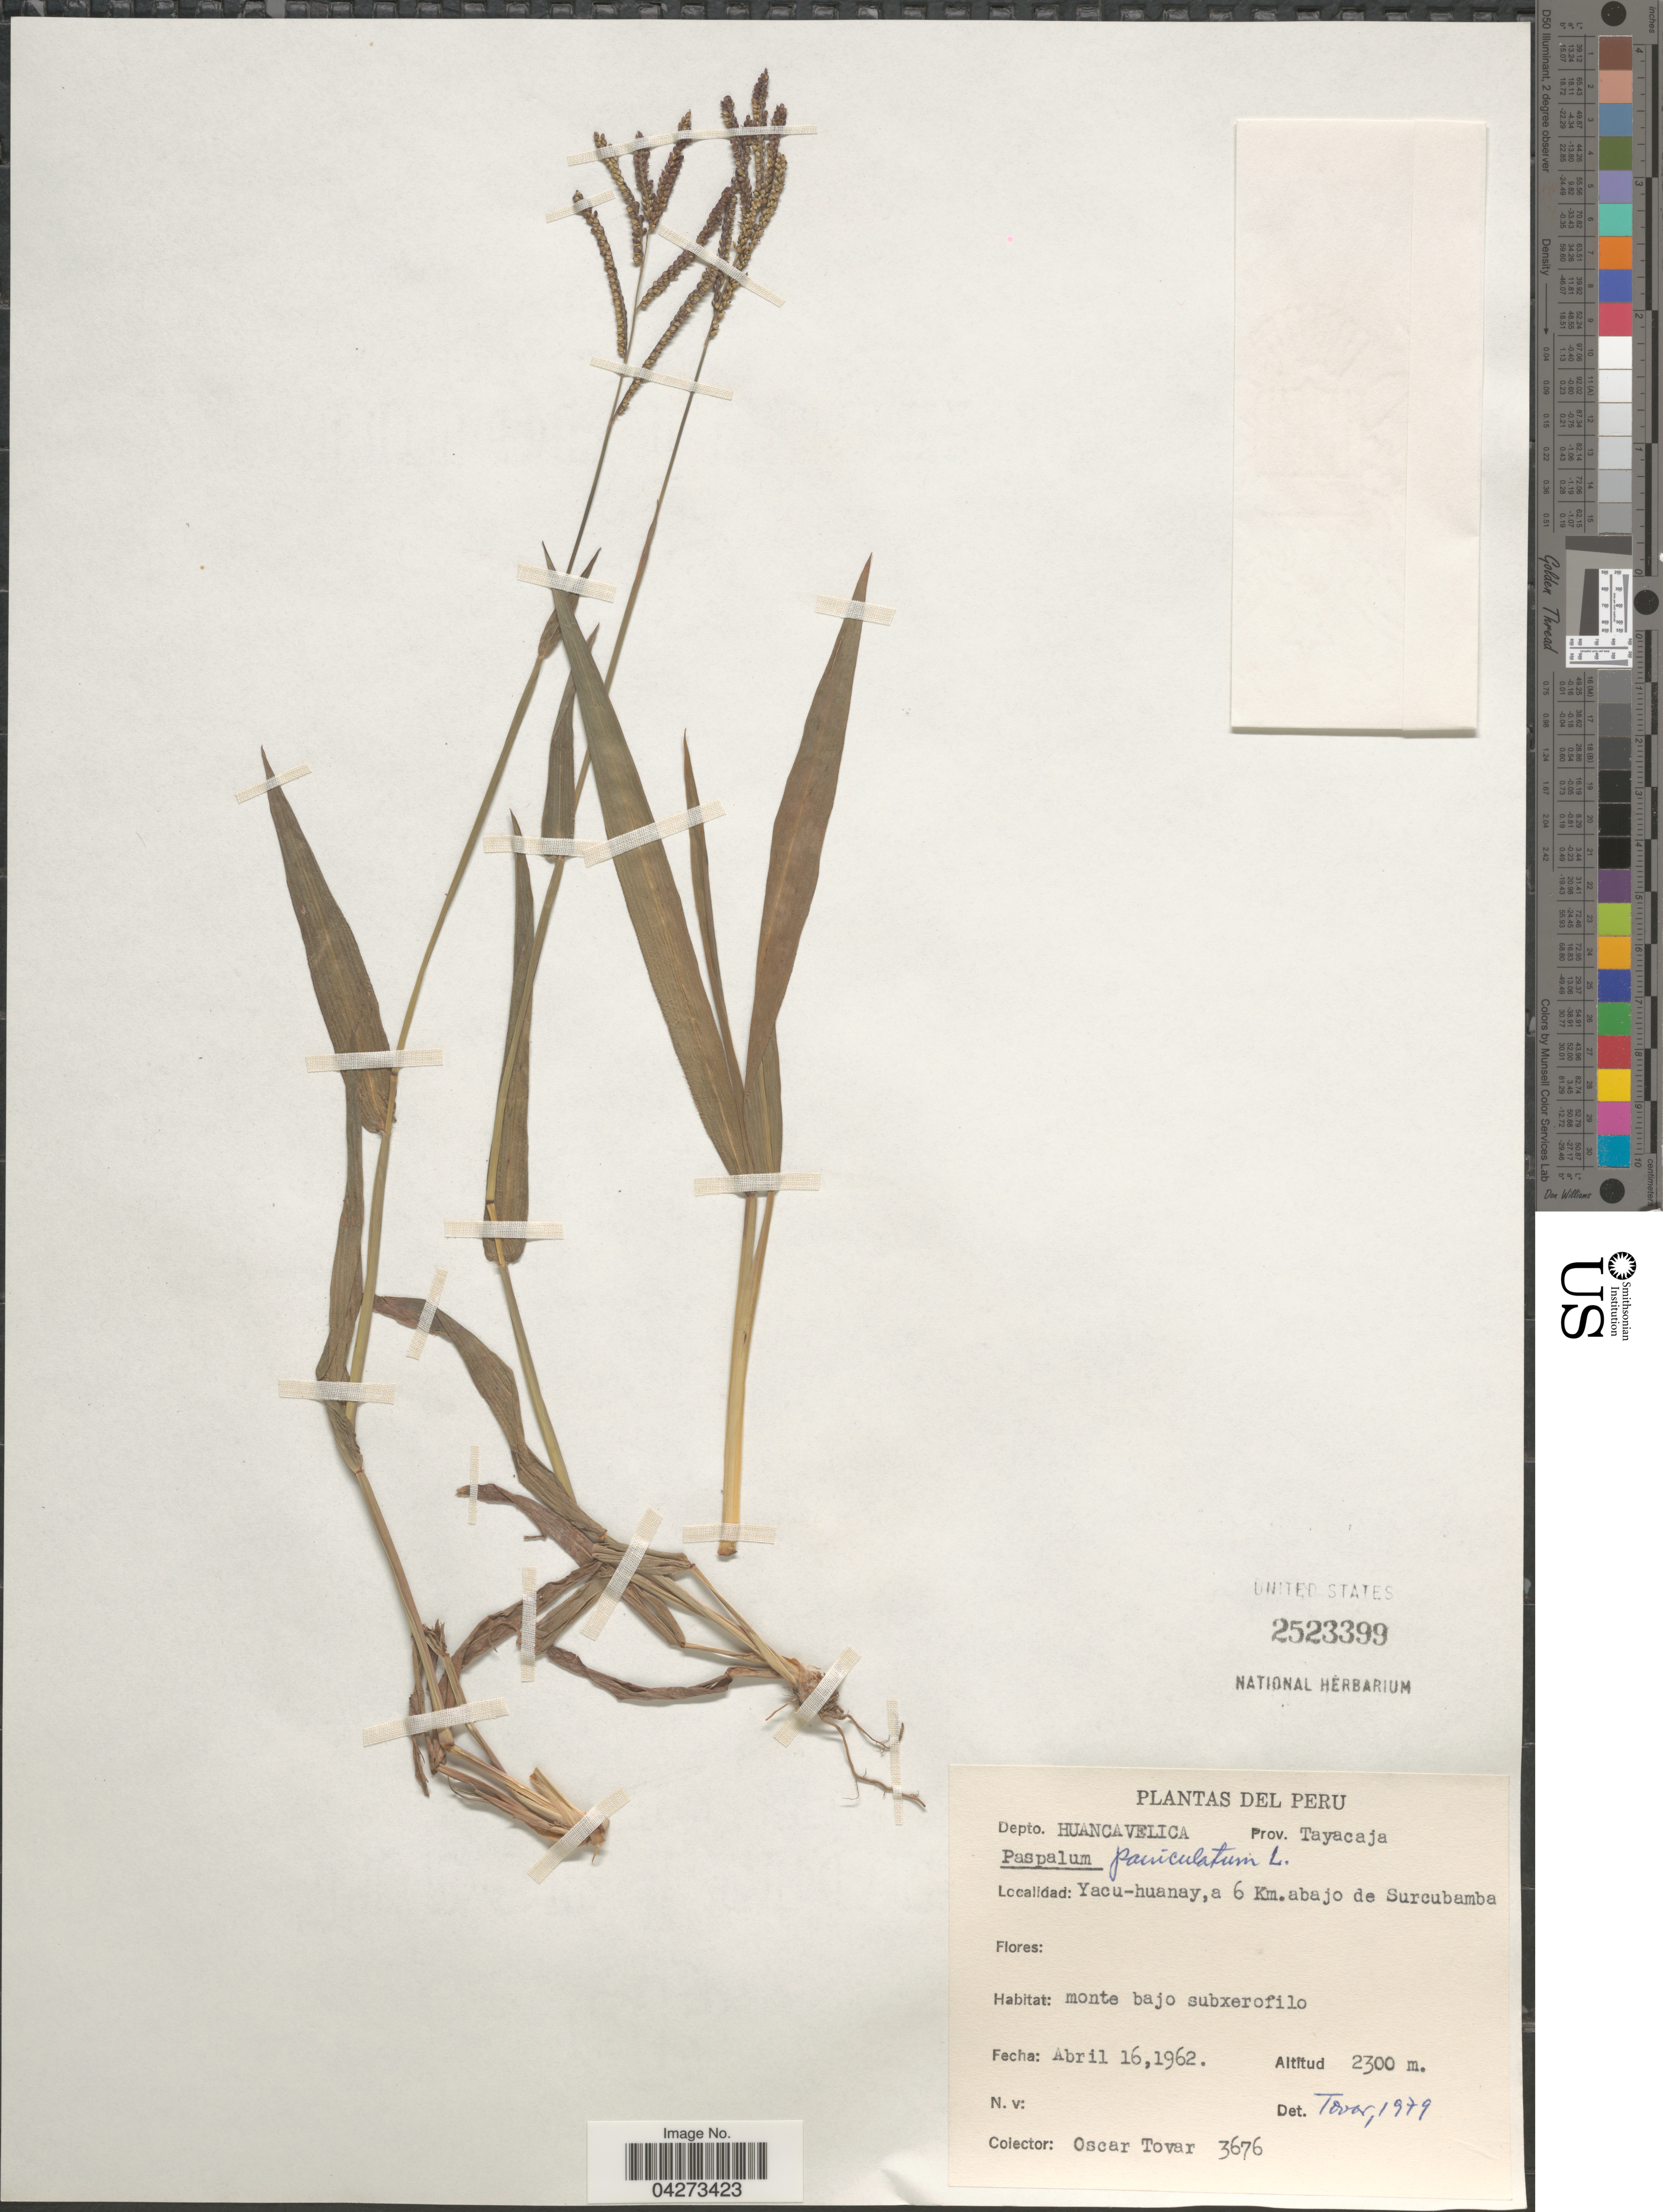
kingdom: Plantae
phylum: Tracheophyta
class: Liliopsida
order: Poales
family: Poaceae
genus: Paspalum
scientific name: Paspalum paniculatum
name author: L.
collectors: Ó. Tovar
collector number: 3676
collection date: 1962-04-16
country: Peru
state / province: Huancavelica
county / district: Tayacaja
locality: Depto. Huancavelica. Prov. Tayacaja. Yacu-huanay, a 6 Km. abajo de Surcubamba.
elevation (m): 2300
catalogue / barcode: US 2523399